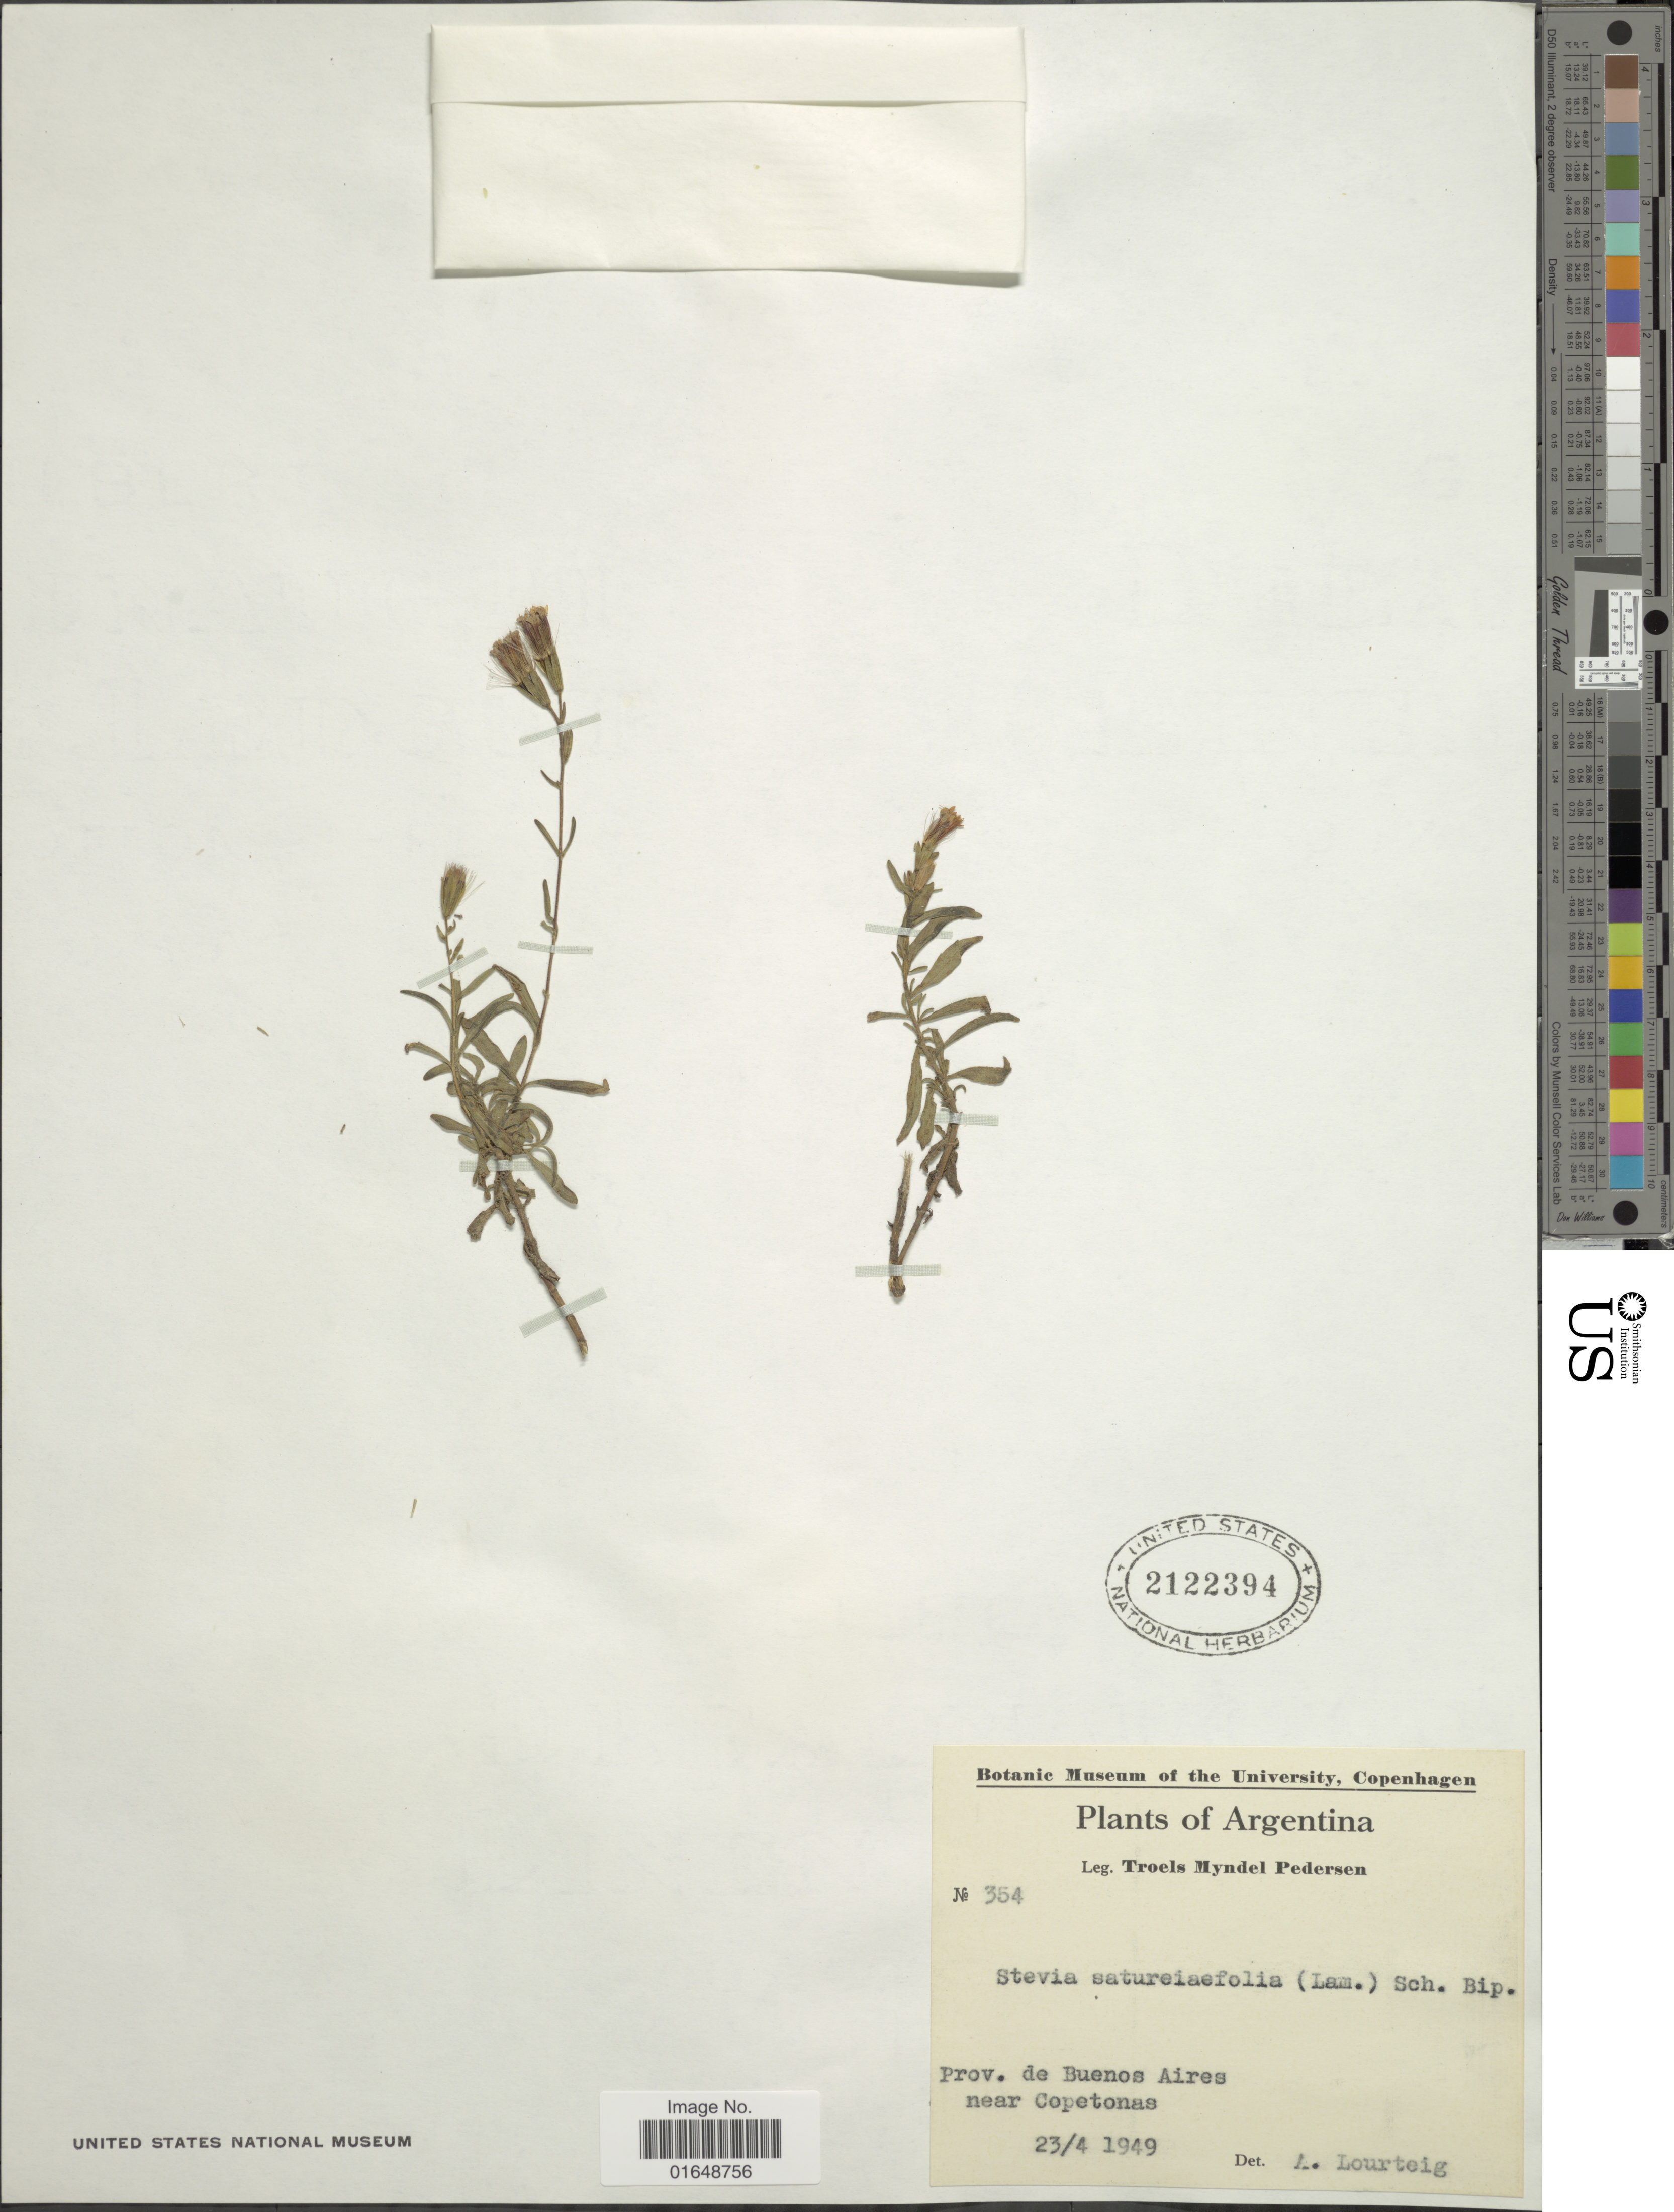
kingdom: Plantae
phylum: Tracheophyta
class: Magnoliopsida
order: Asterales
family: Asteraceae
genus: Stevia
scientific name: Stevia satureifolia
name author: (Lam.) Cav.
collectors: T. Pederson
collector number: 354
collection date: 1949-04-23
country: Argentina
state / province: Buenos Aires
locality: Prov. de Buenos Aires near Copetonas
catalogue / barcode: US 2122394